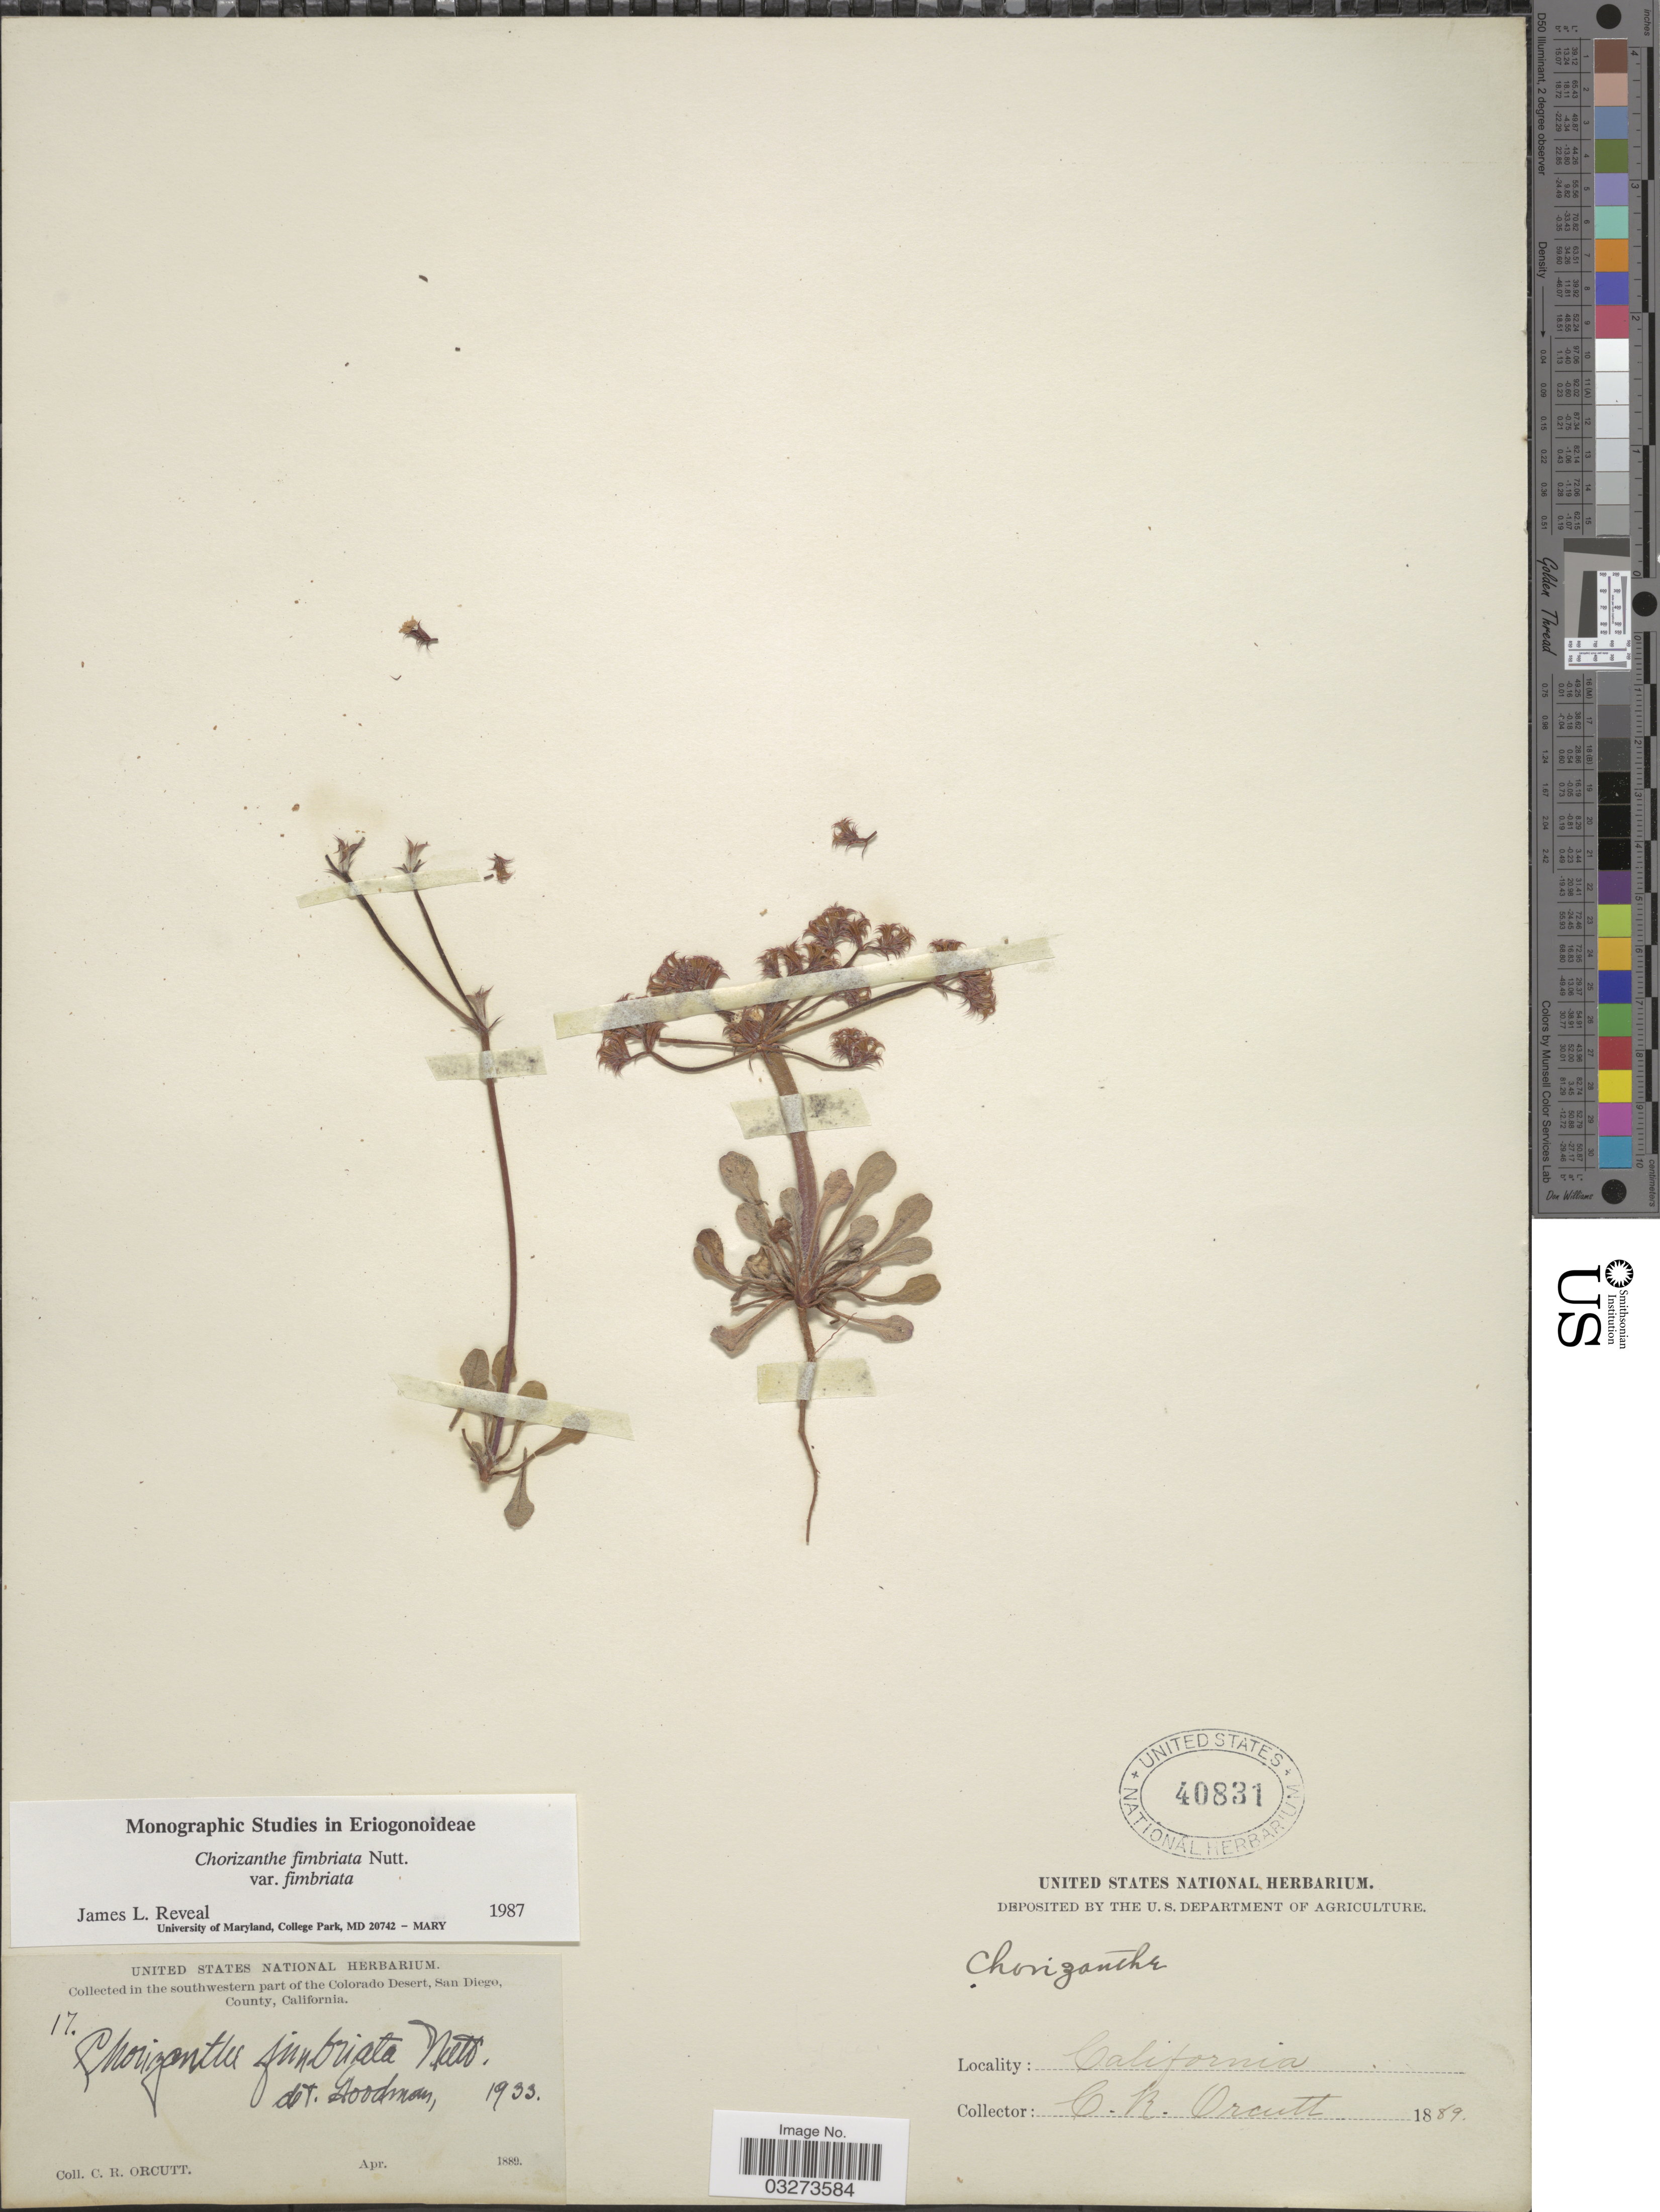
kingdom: Plantae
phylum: Tracheophyta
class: Magnoliopsida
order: Caryophyllales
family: Polygonaceae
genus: Chorizanthe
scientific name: Chorizanthe fimbriata var. fimbriata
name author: Nutt.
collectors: C. R. Orcutt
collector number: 17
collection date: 1889-04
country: United States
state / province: California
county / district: San Diego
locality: The southwestern part of the Colorado Desert, San Diego, County.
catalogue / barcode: US 40831